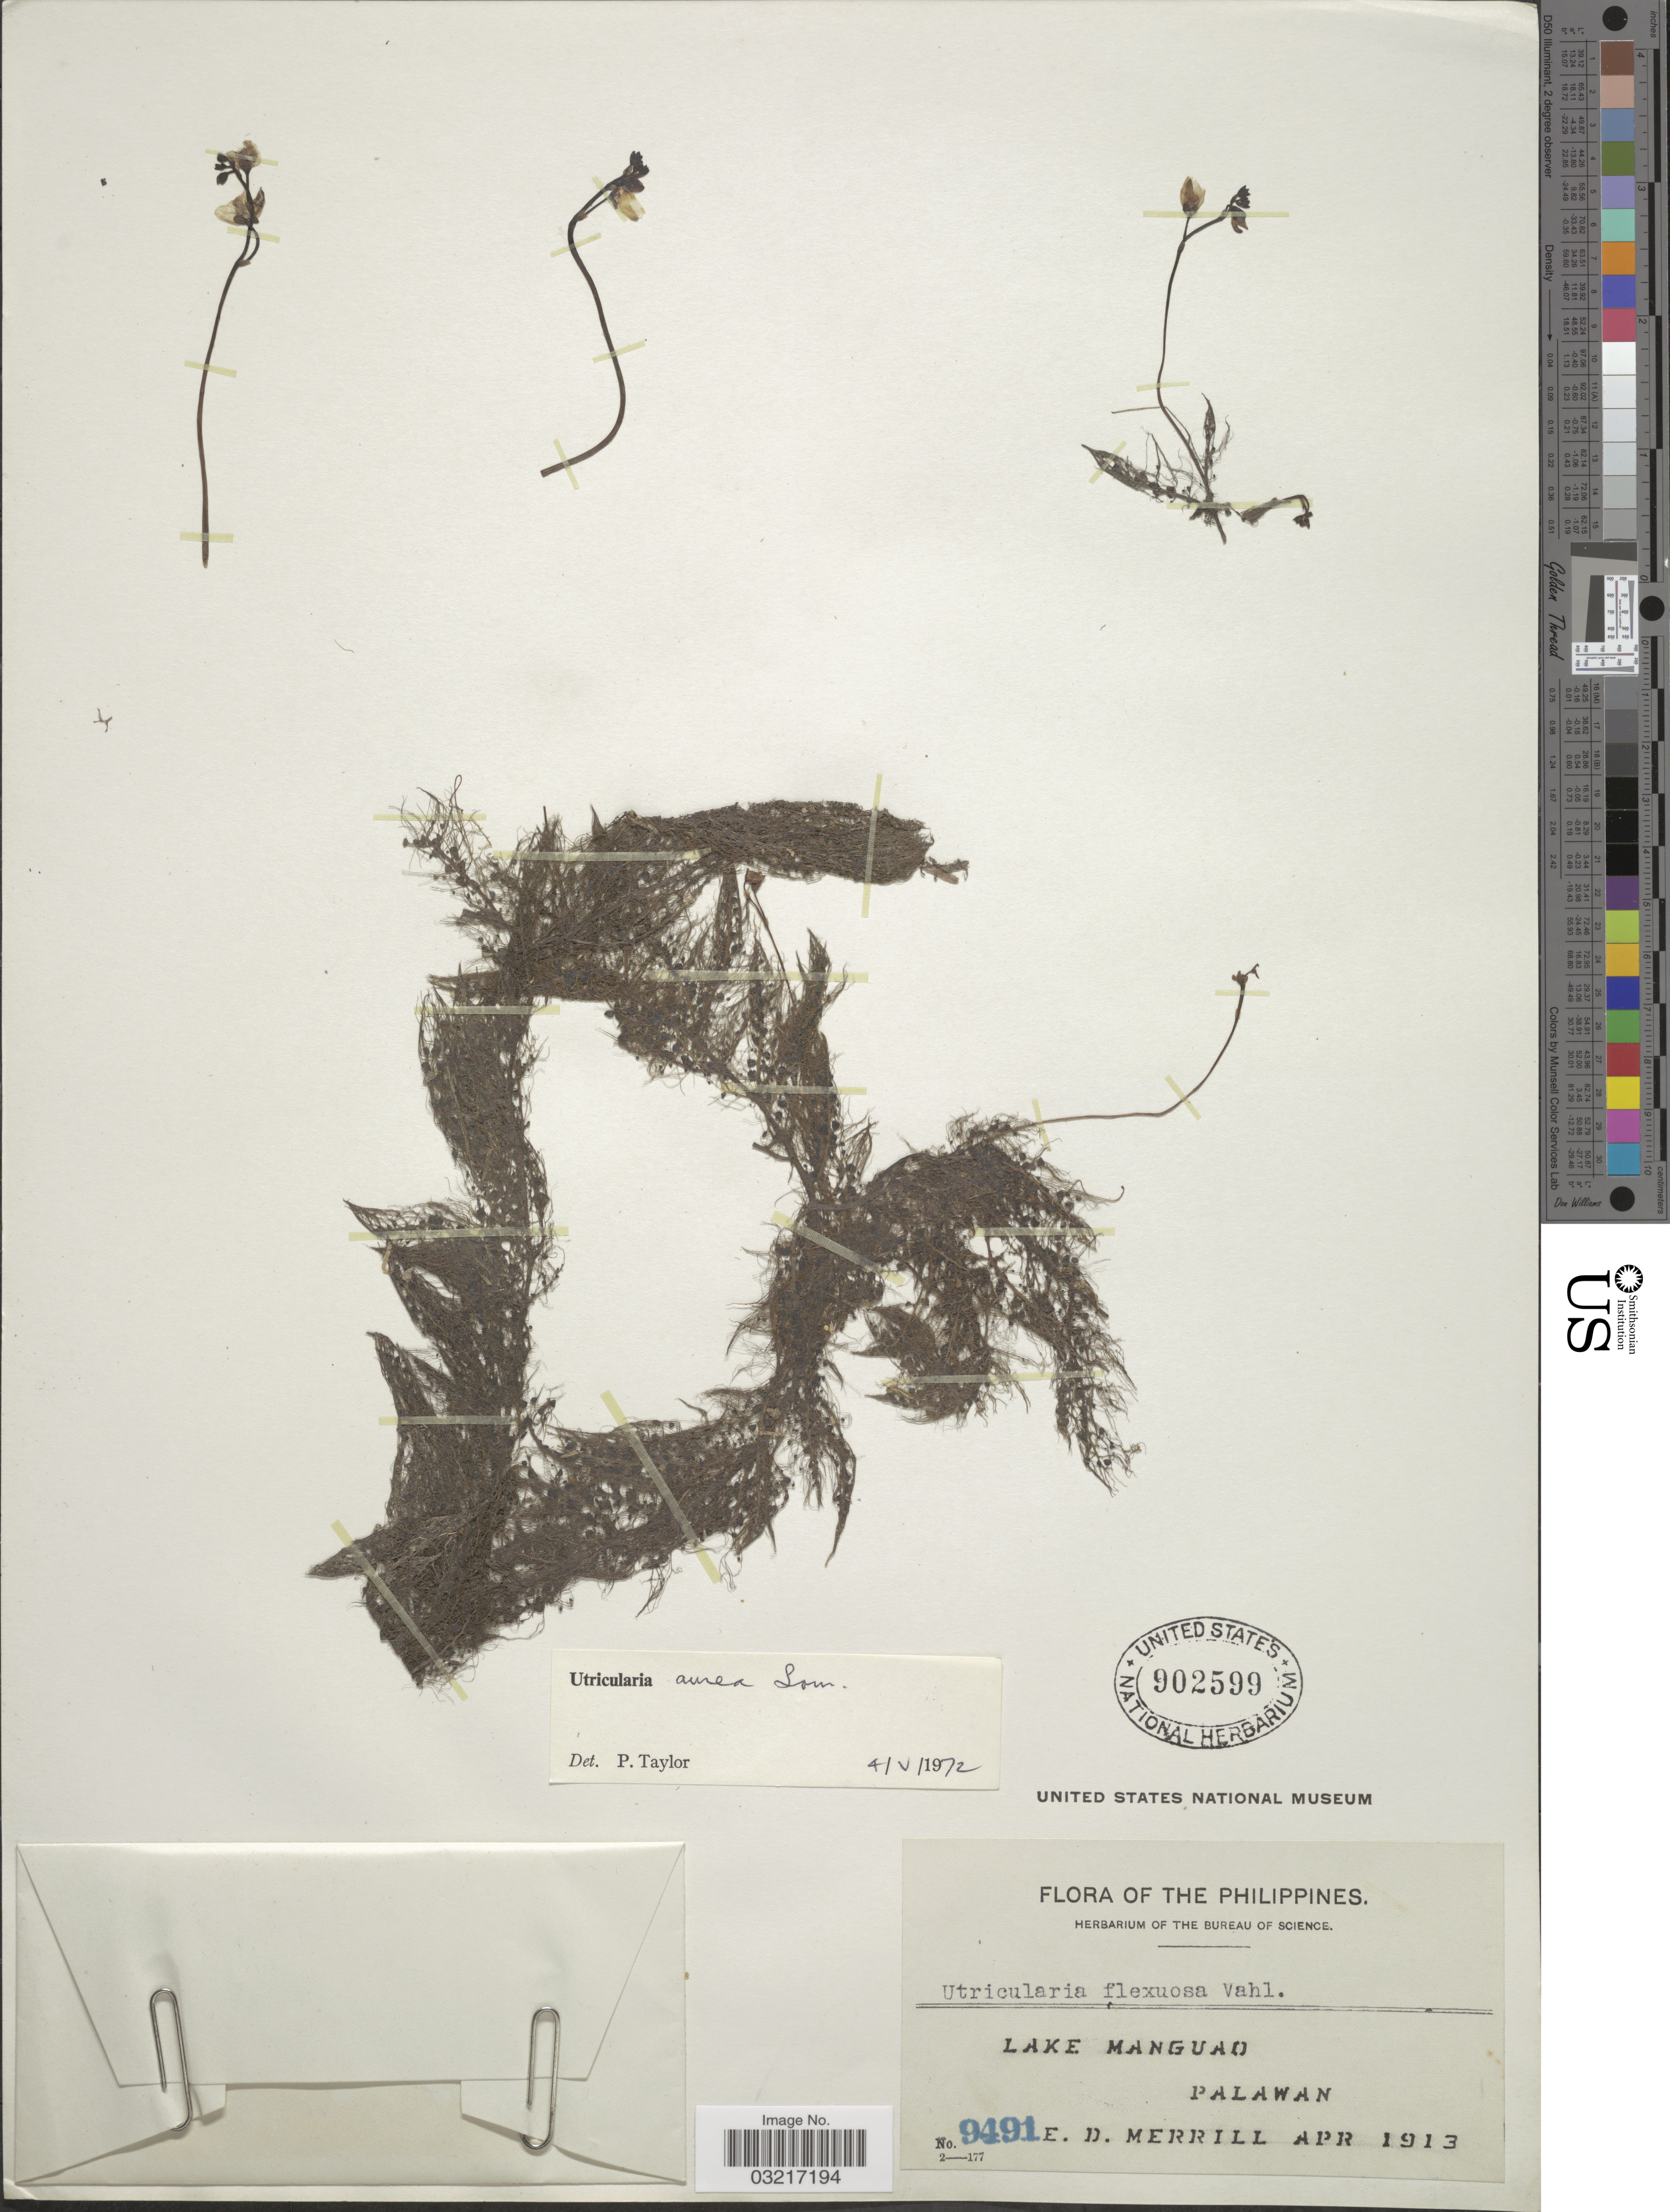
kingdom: Plantae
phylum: Tracheophyta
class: Magnoliopsida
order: Lamiales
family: Lentibulariaceae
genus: Utricularia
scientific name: Utricularia aurea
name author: Lour.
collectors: E. D. Merrill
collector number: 9491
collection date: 1913-04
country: Philippines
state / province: Mimaropa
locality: Lake Manguao, Palawan.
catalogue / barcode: US 902599